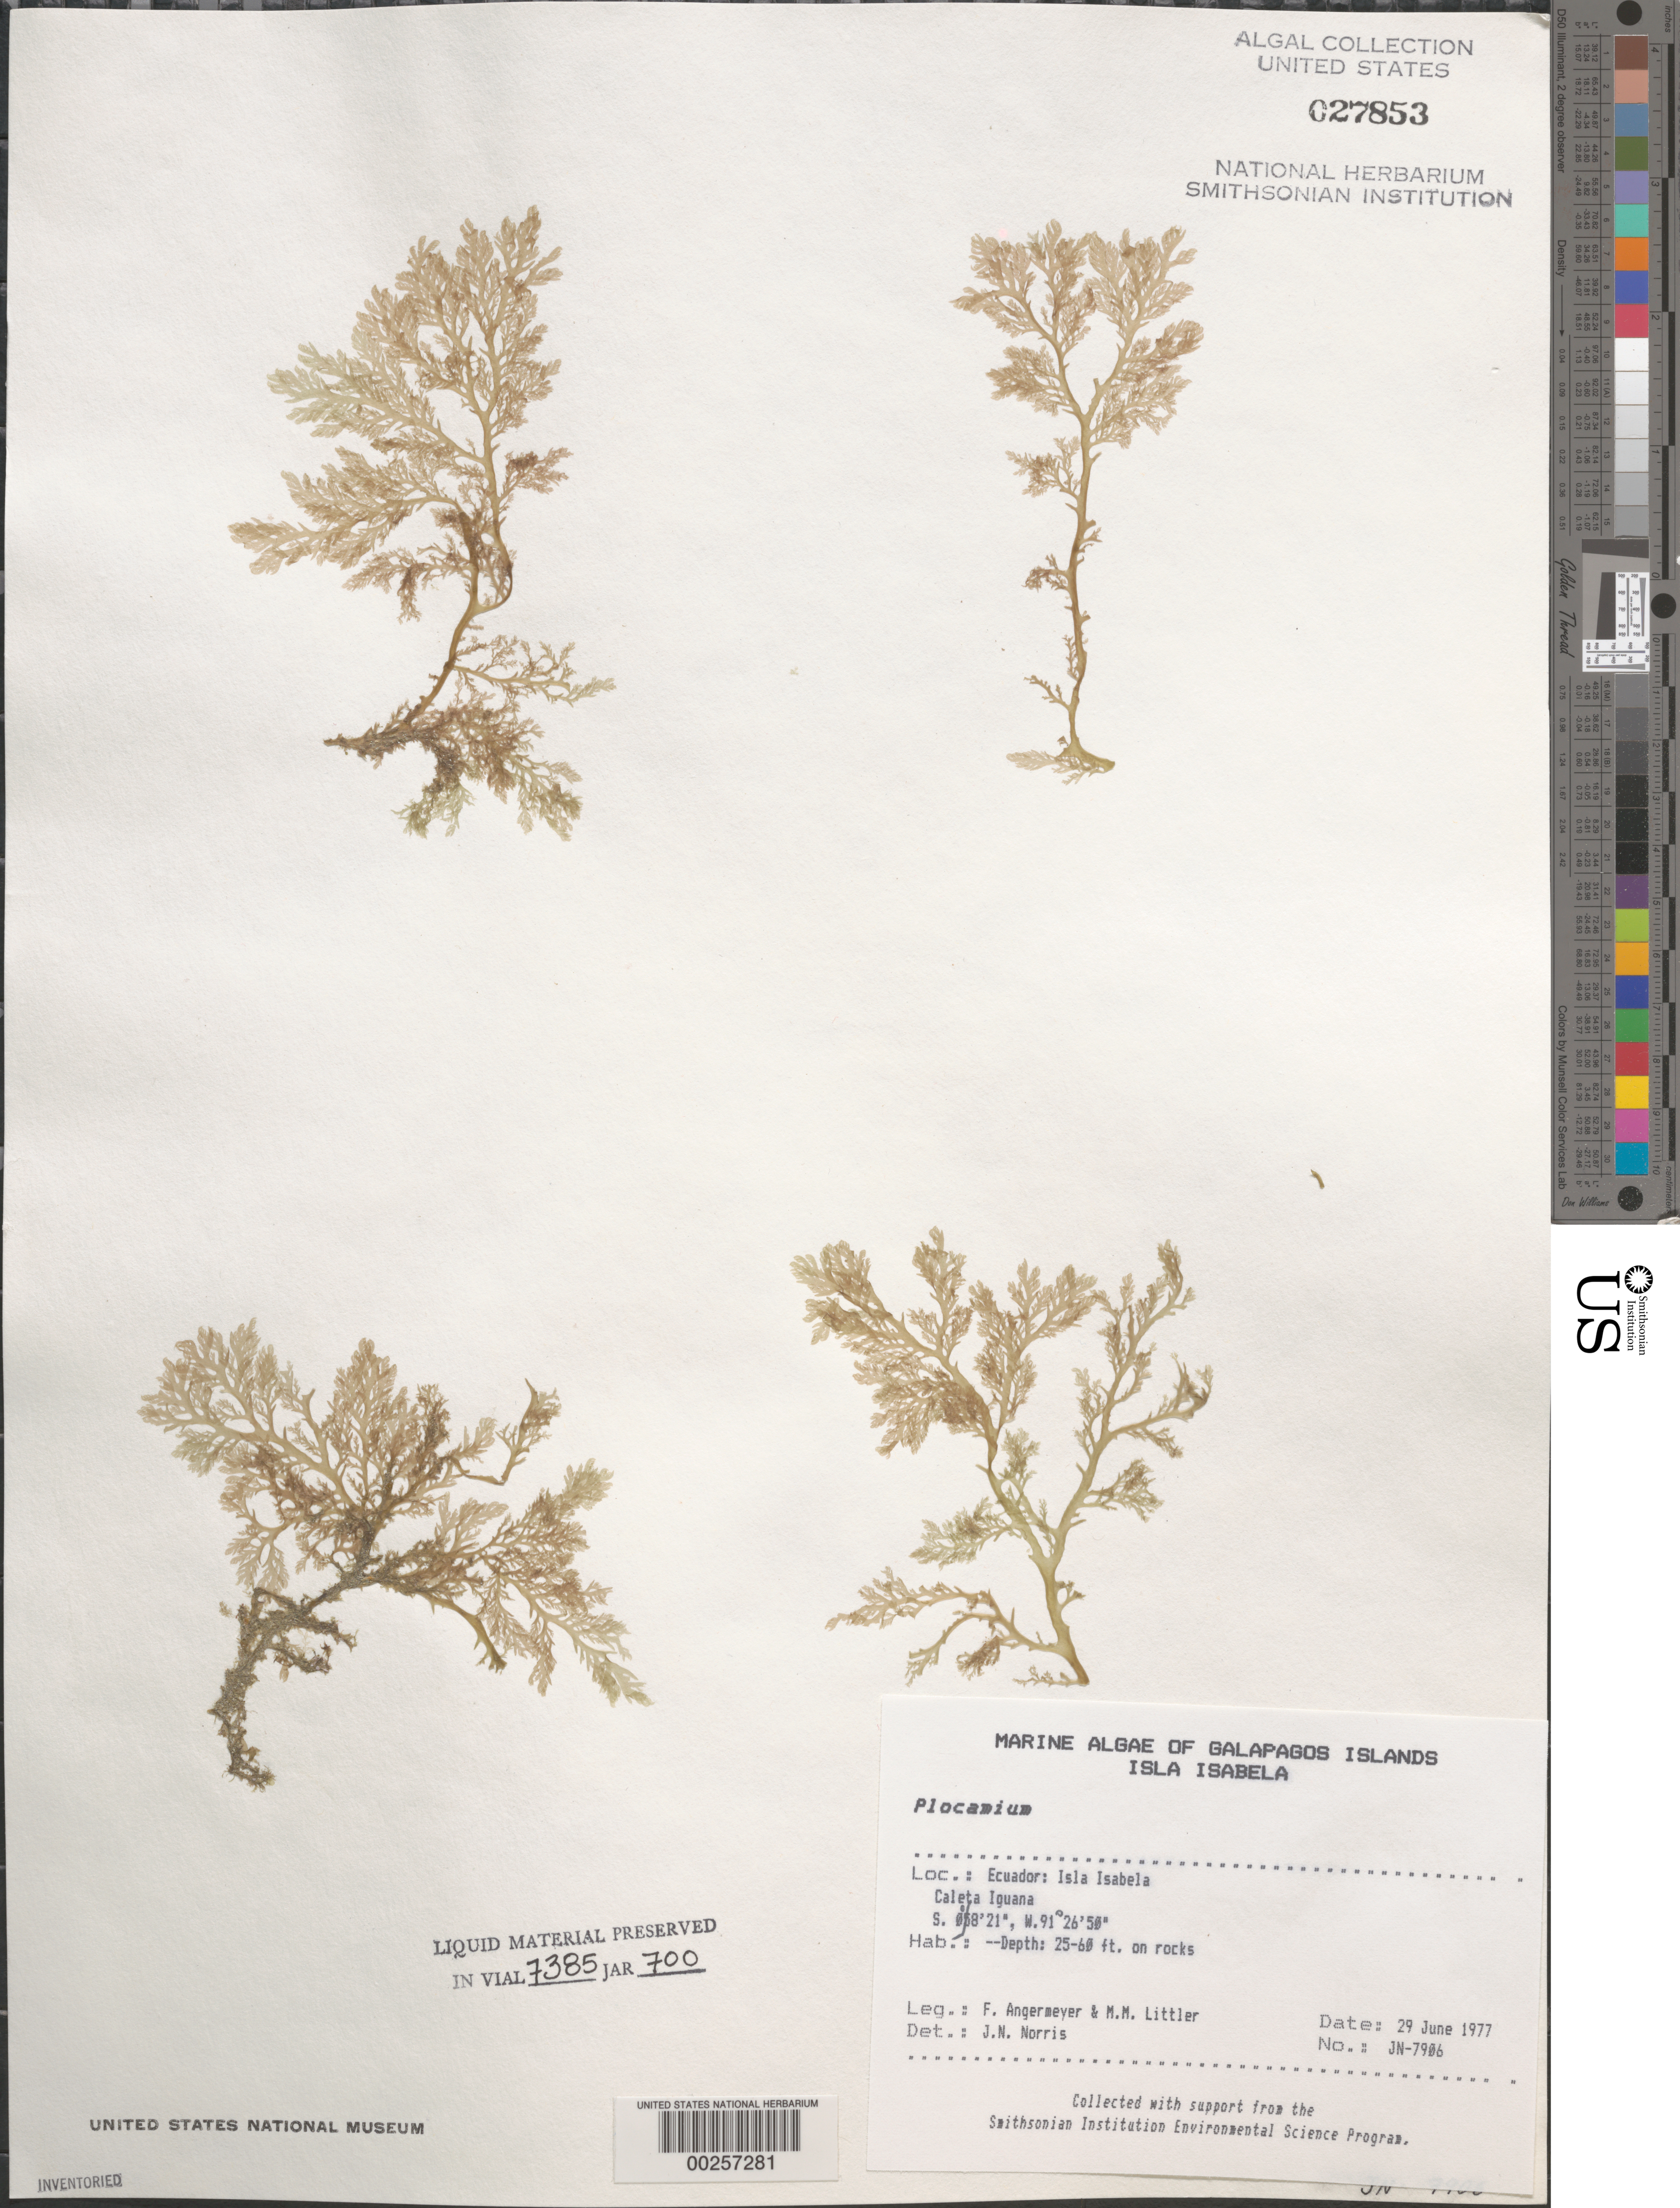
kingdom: Plantae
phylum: Rhodophyta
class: Florideophyceae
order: Plocamiales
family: Plocamiaceae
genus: Plocamium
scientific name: Plocamium sp.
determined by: Norris, James N.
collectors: F. Angermeyer & M. M. Littler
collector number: Jn-7906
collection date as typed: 29 Jun 1977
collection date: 1977-06-29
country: Ecuador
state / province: Colón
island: Isabela [Albemarle]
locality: Caleta Iguana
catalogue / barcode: US 27853